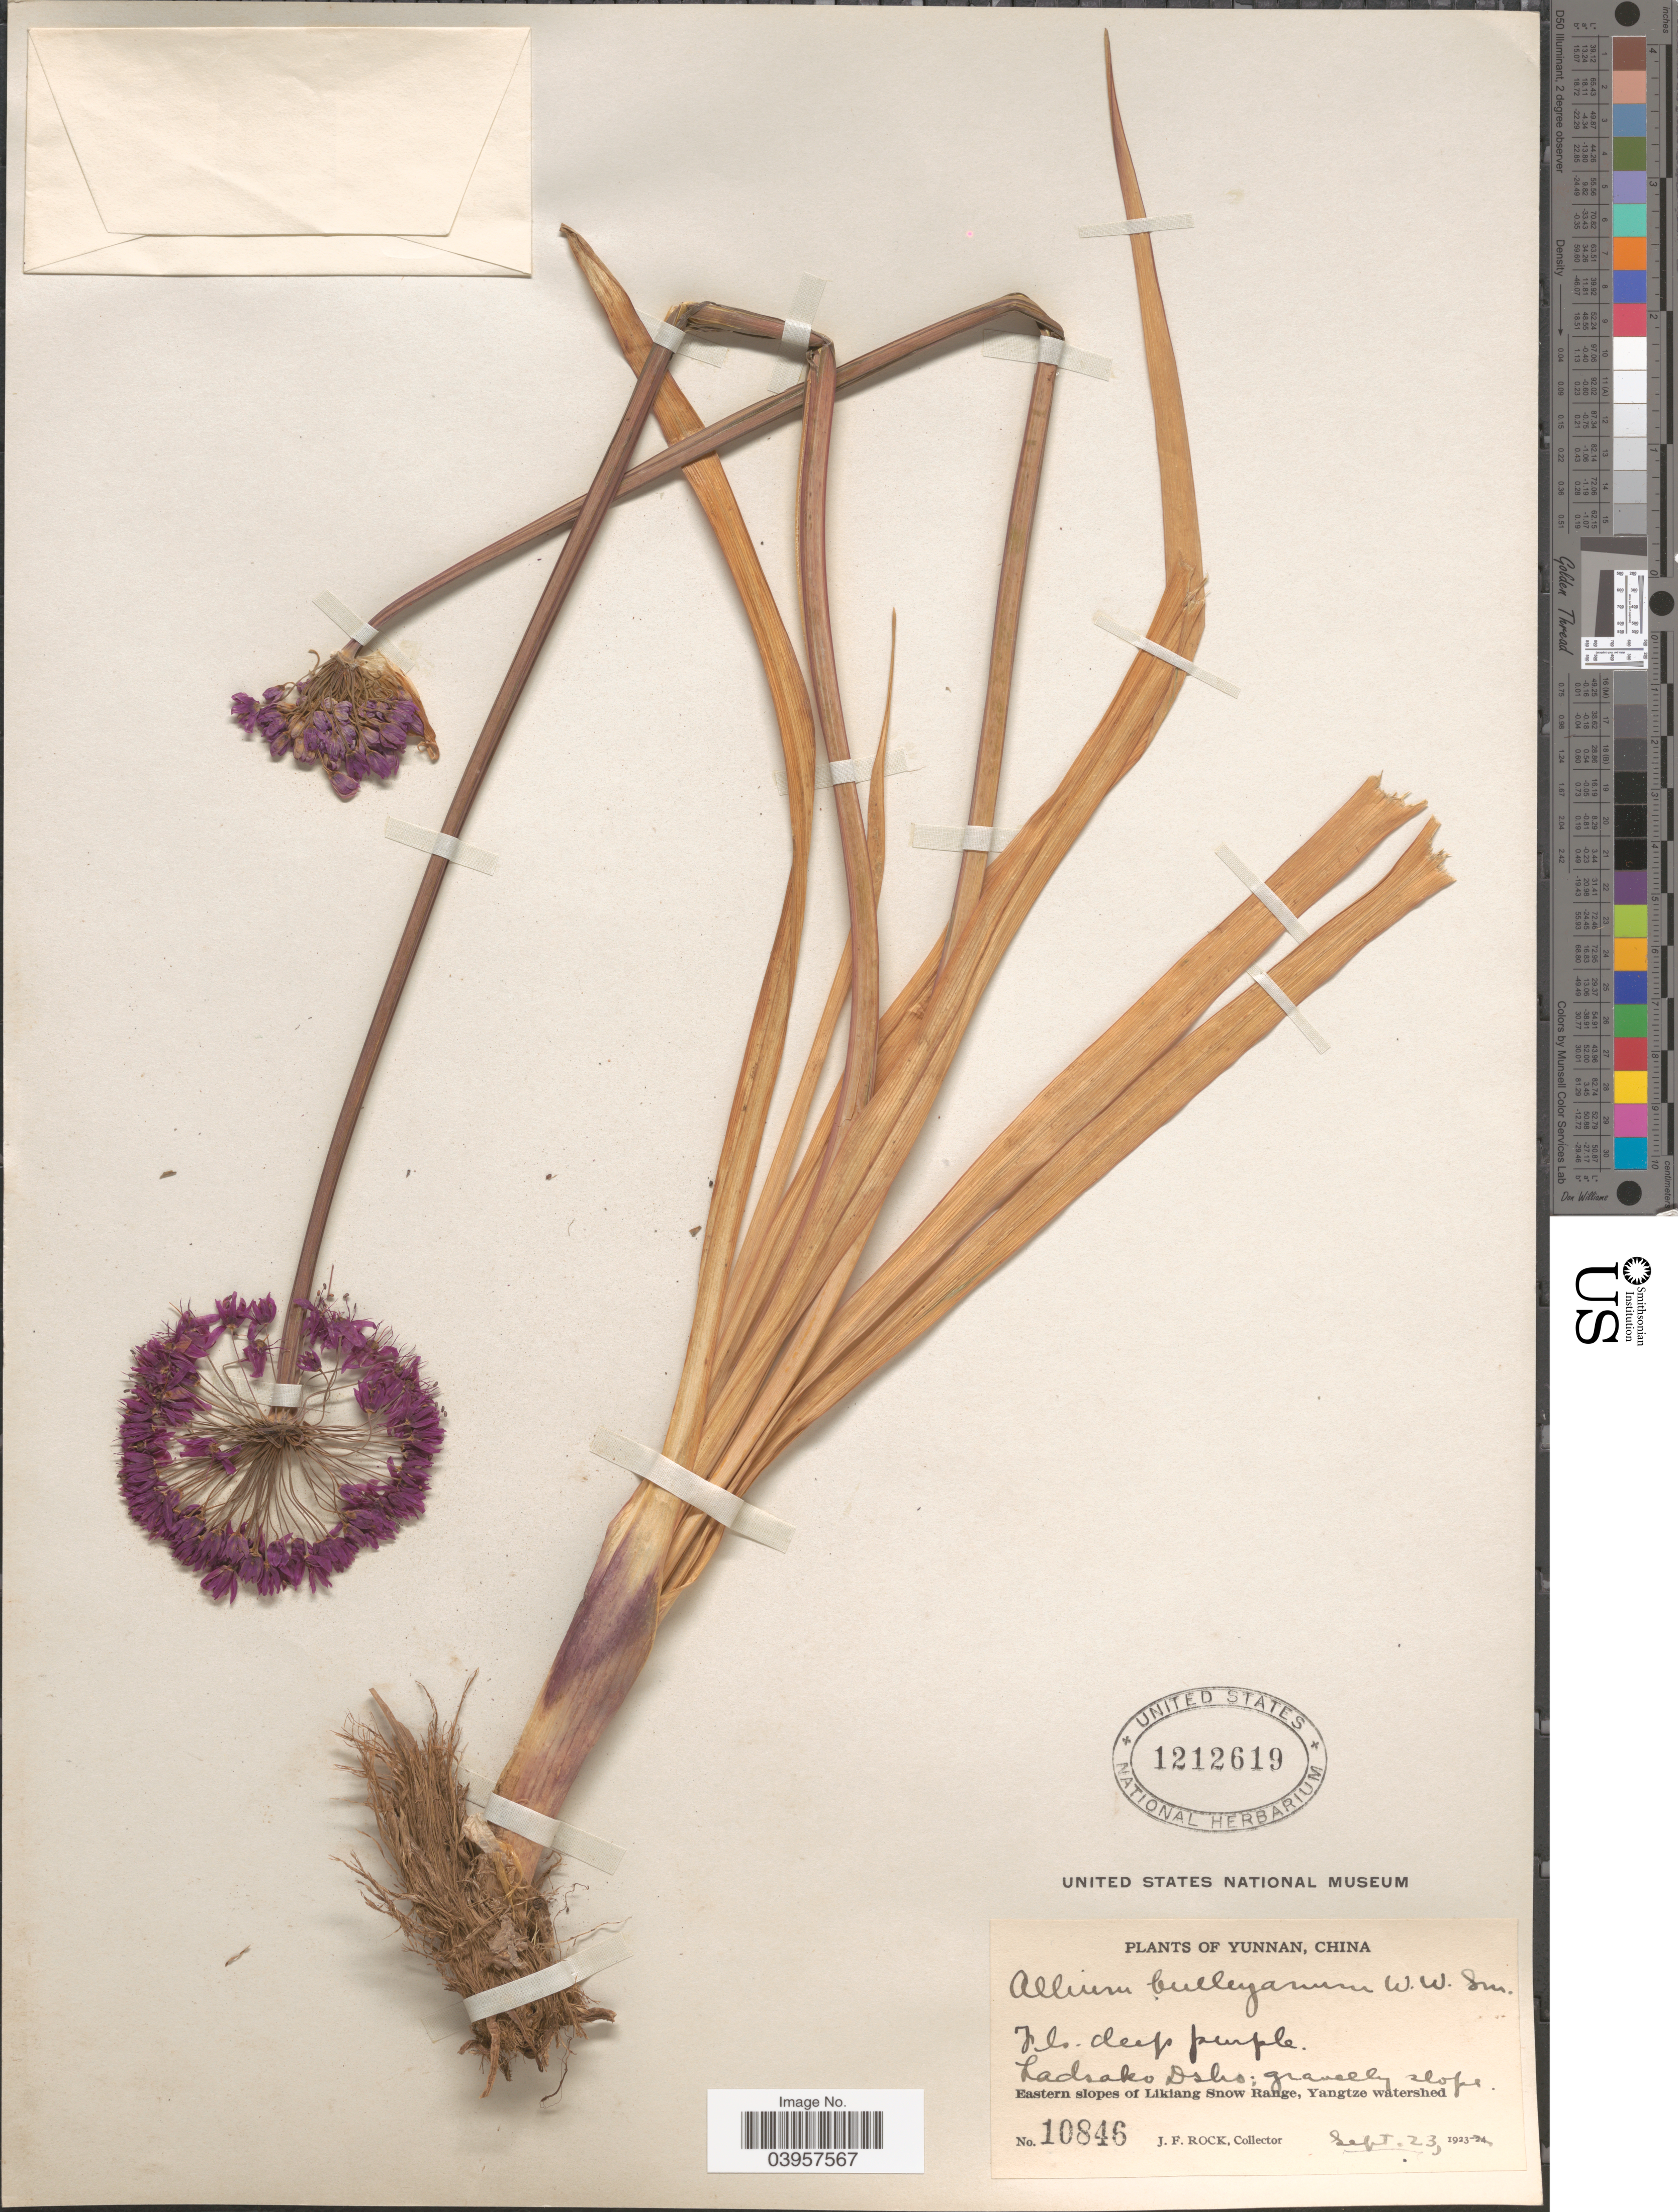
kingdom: Plantae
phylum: Tracheophyta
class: Liliopsida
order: Asparagales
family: Amaryllidaceae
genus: Allium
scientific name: Allium bulleyanum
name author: Diels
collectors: J. Rock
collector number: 10846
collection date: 1923-09-23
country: China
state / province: Yunnan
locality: Ladsako Dsho; Eastern slopes of Likiang Snow Range, Yangtze watershed.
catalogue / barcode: US 1212619